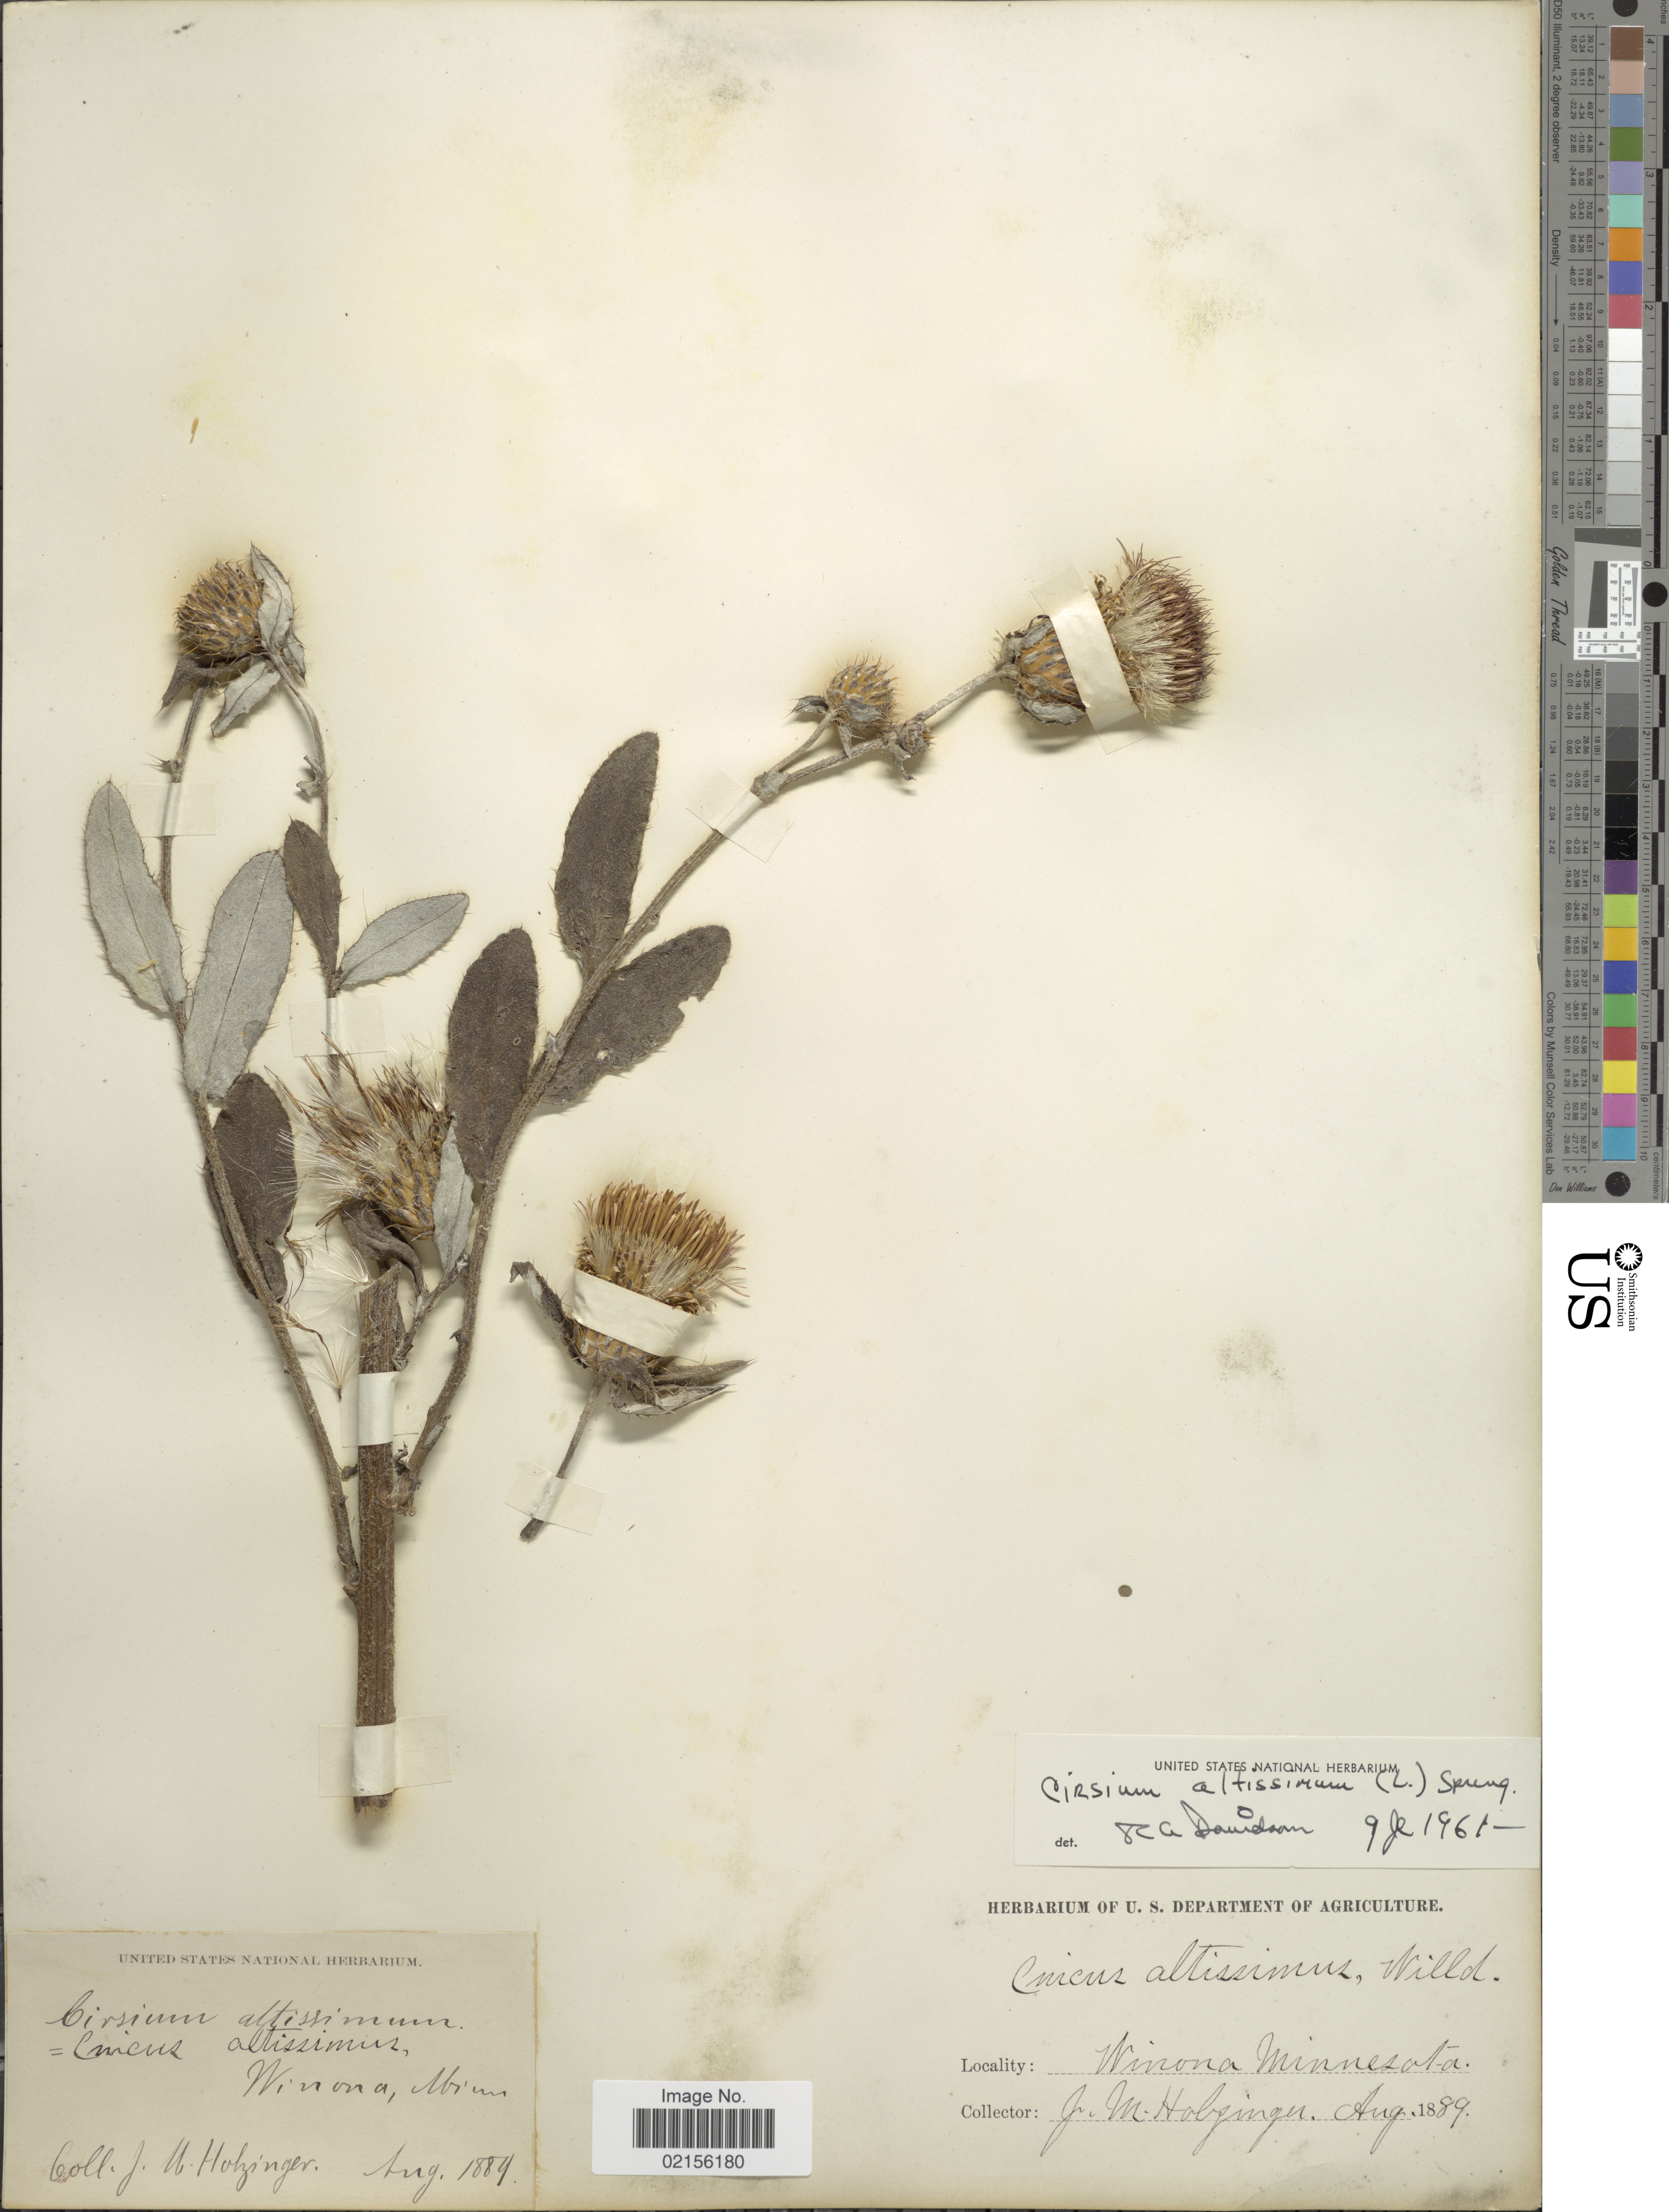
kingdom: Plantae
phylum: Tracheophyta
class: Magnoliopsida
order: Asterales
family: Asteraceae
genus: Cirsium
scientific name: Cirsium altissimum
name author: (L.) Spreng.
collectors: J. M. Holzinger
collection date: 1889-08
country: United States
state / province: Minnesota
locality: Winona